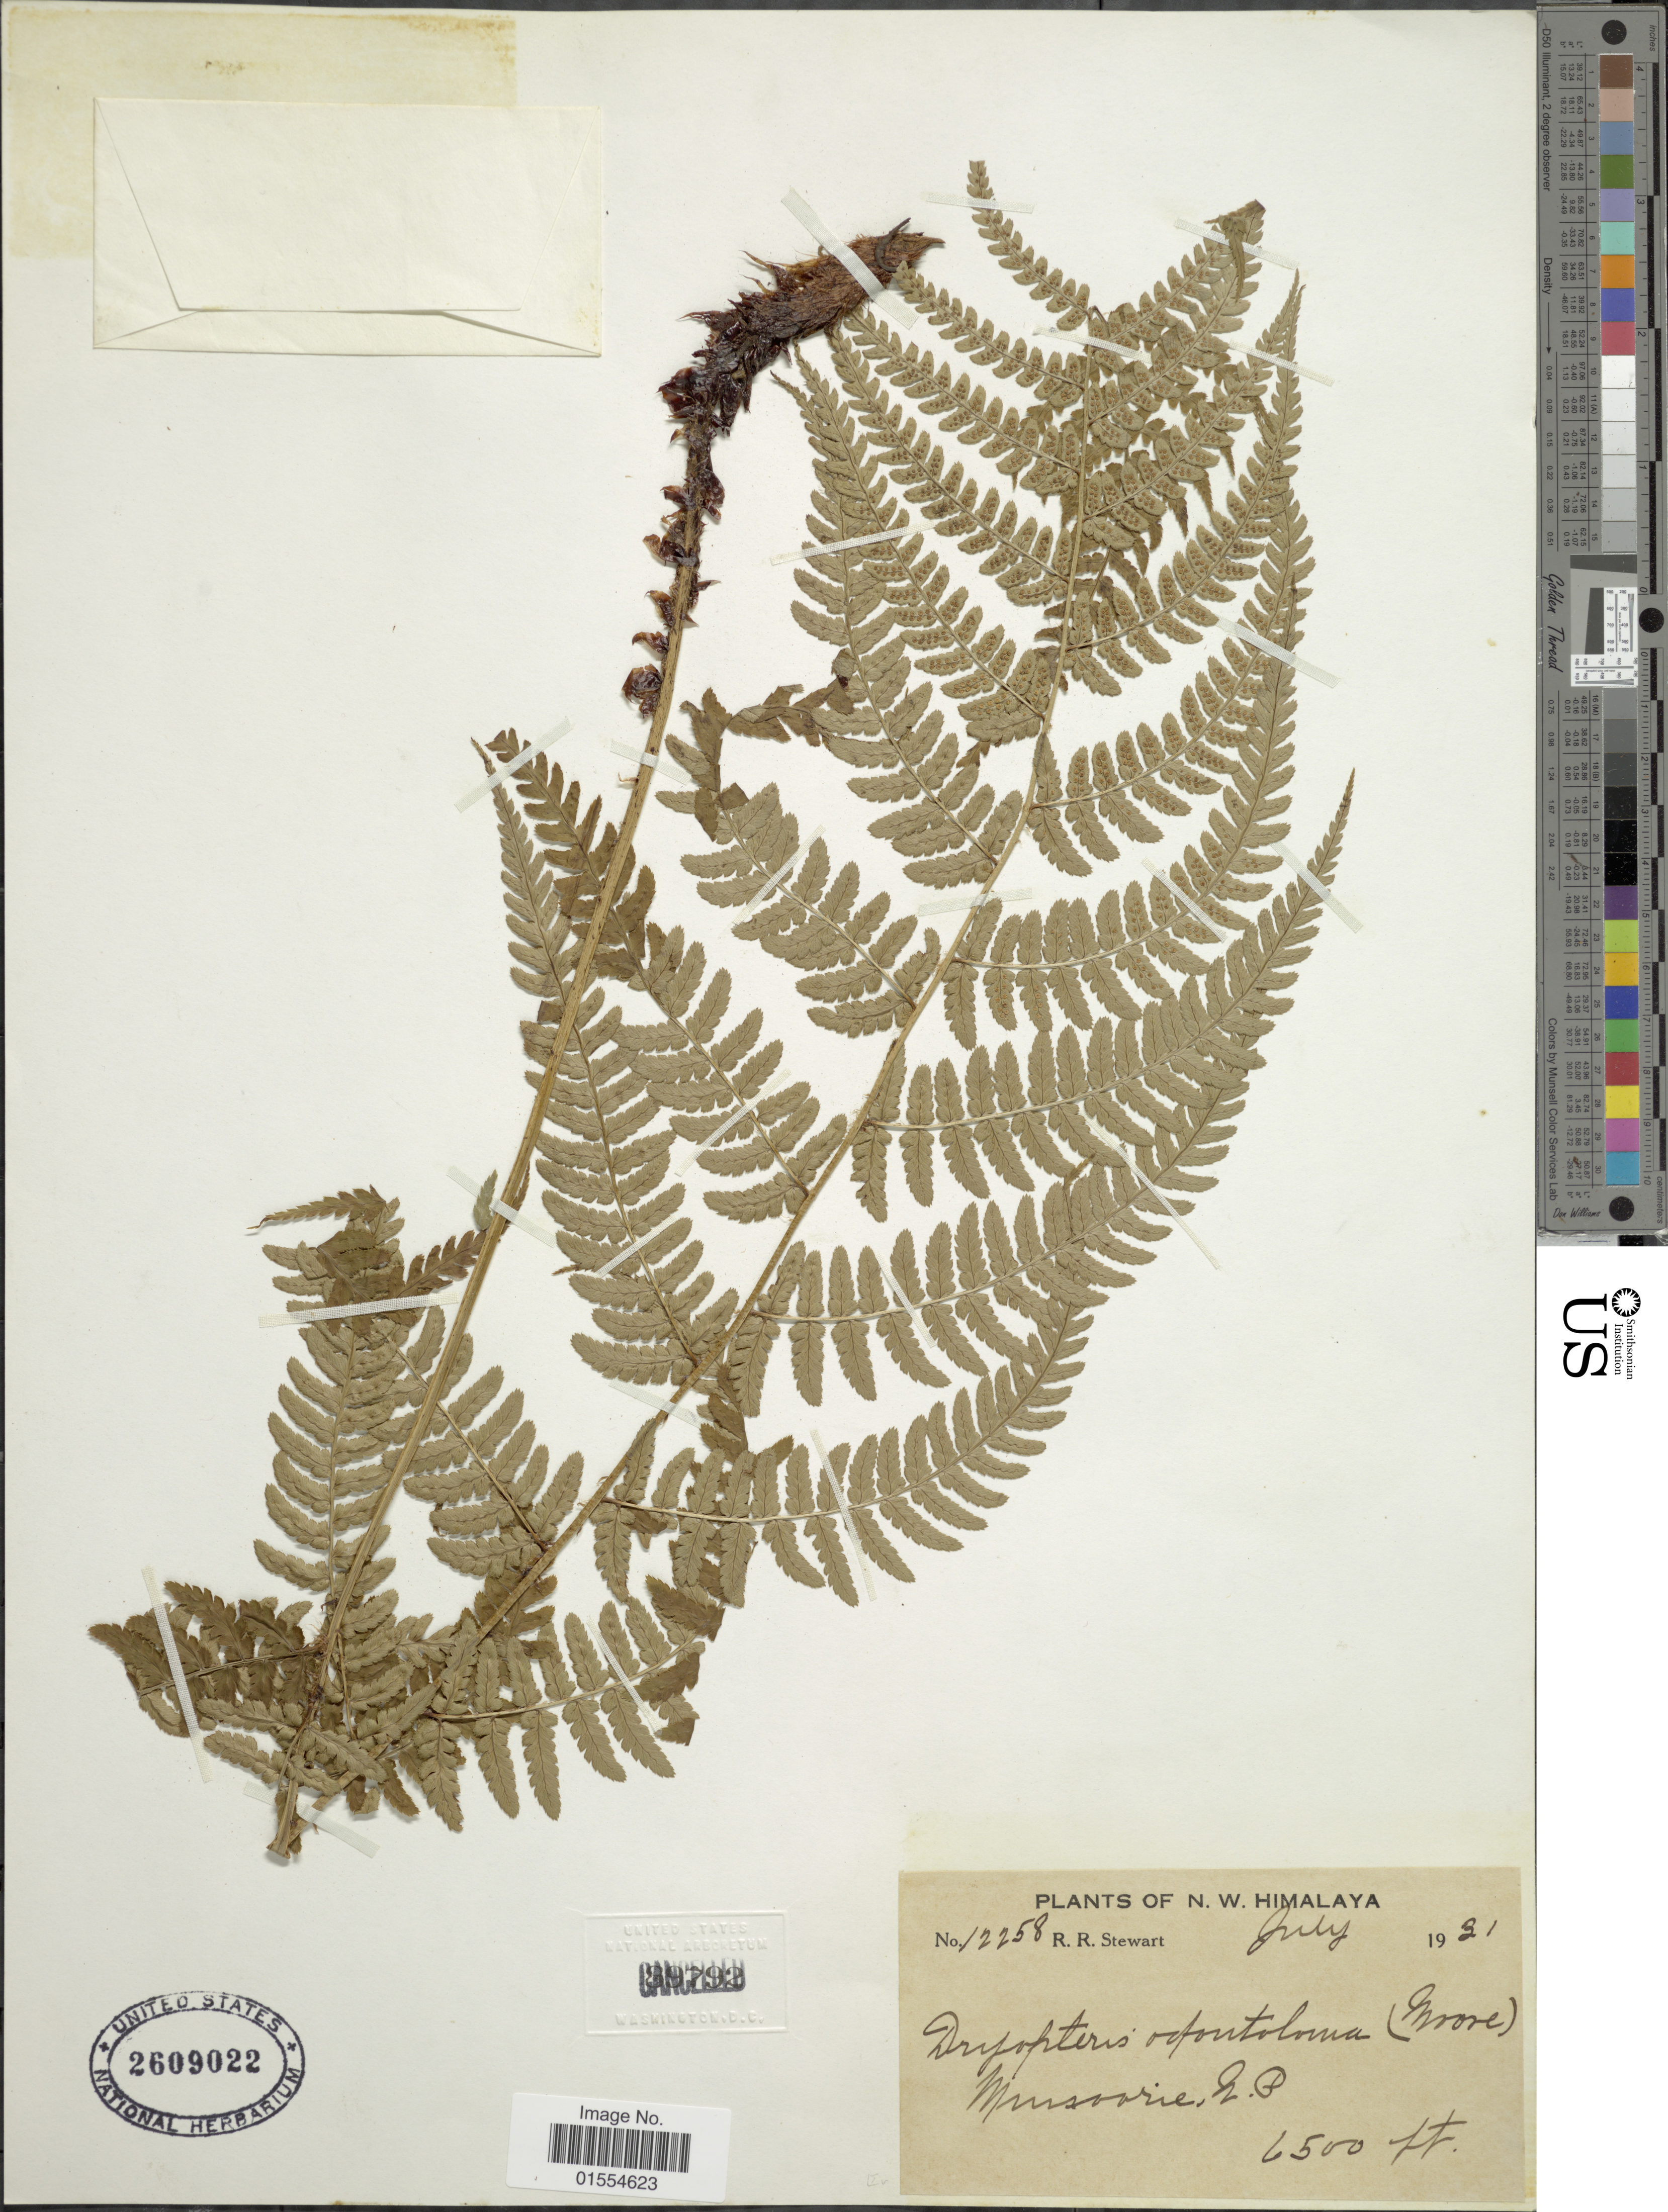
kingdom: Plantae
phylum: Tracheophyta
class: Polypodiopsida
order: Polypodiales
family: Dryopteridaceae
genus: Dryopteris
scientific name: Dryopteris odontoloma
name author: (Bedd.) C. Chr.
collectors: R. R. Stewart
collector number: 12258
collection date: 1921-07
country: India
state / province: Uttarakhand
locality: N. W. Himalaya, Mussoorie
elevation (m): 1981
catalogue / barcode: US 2609022